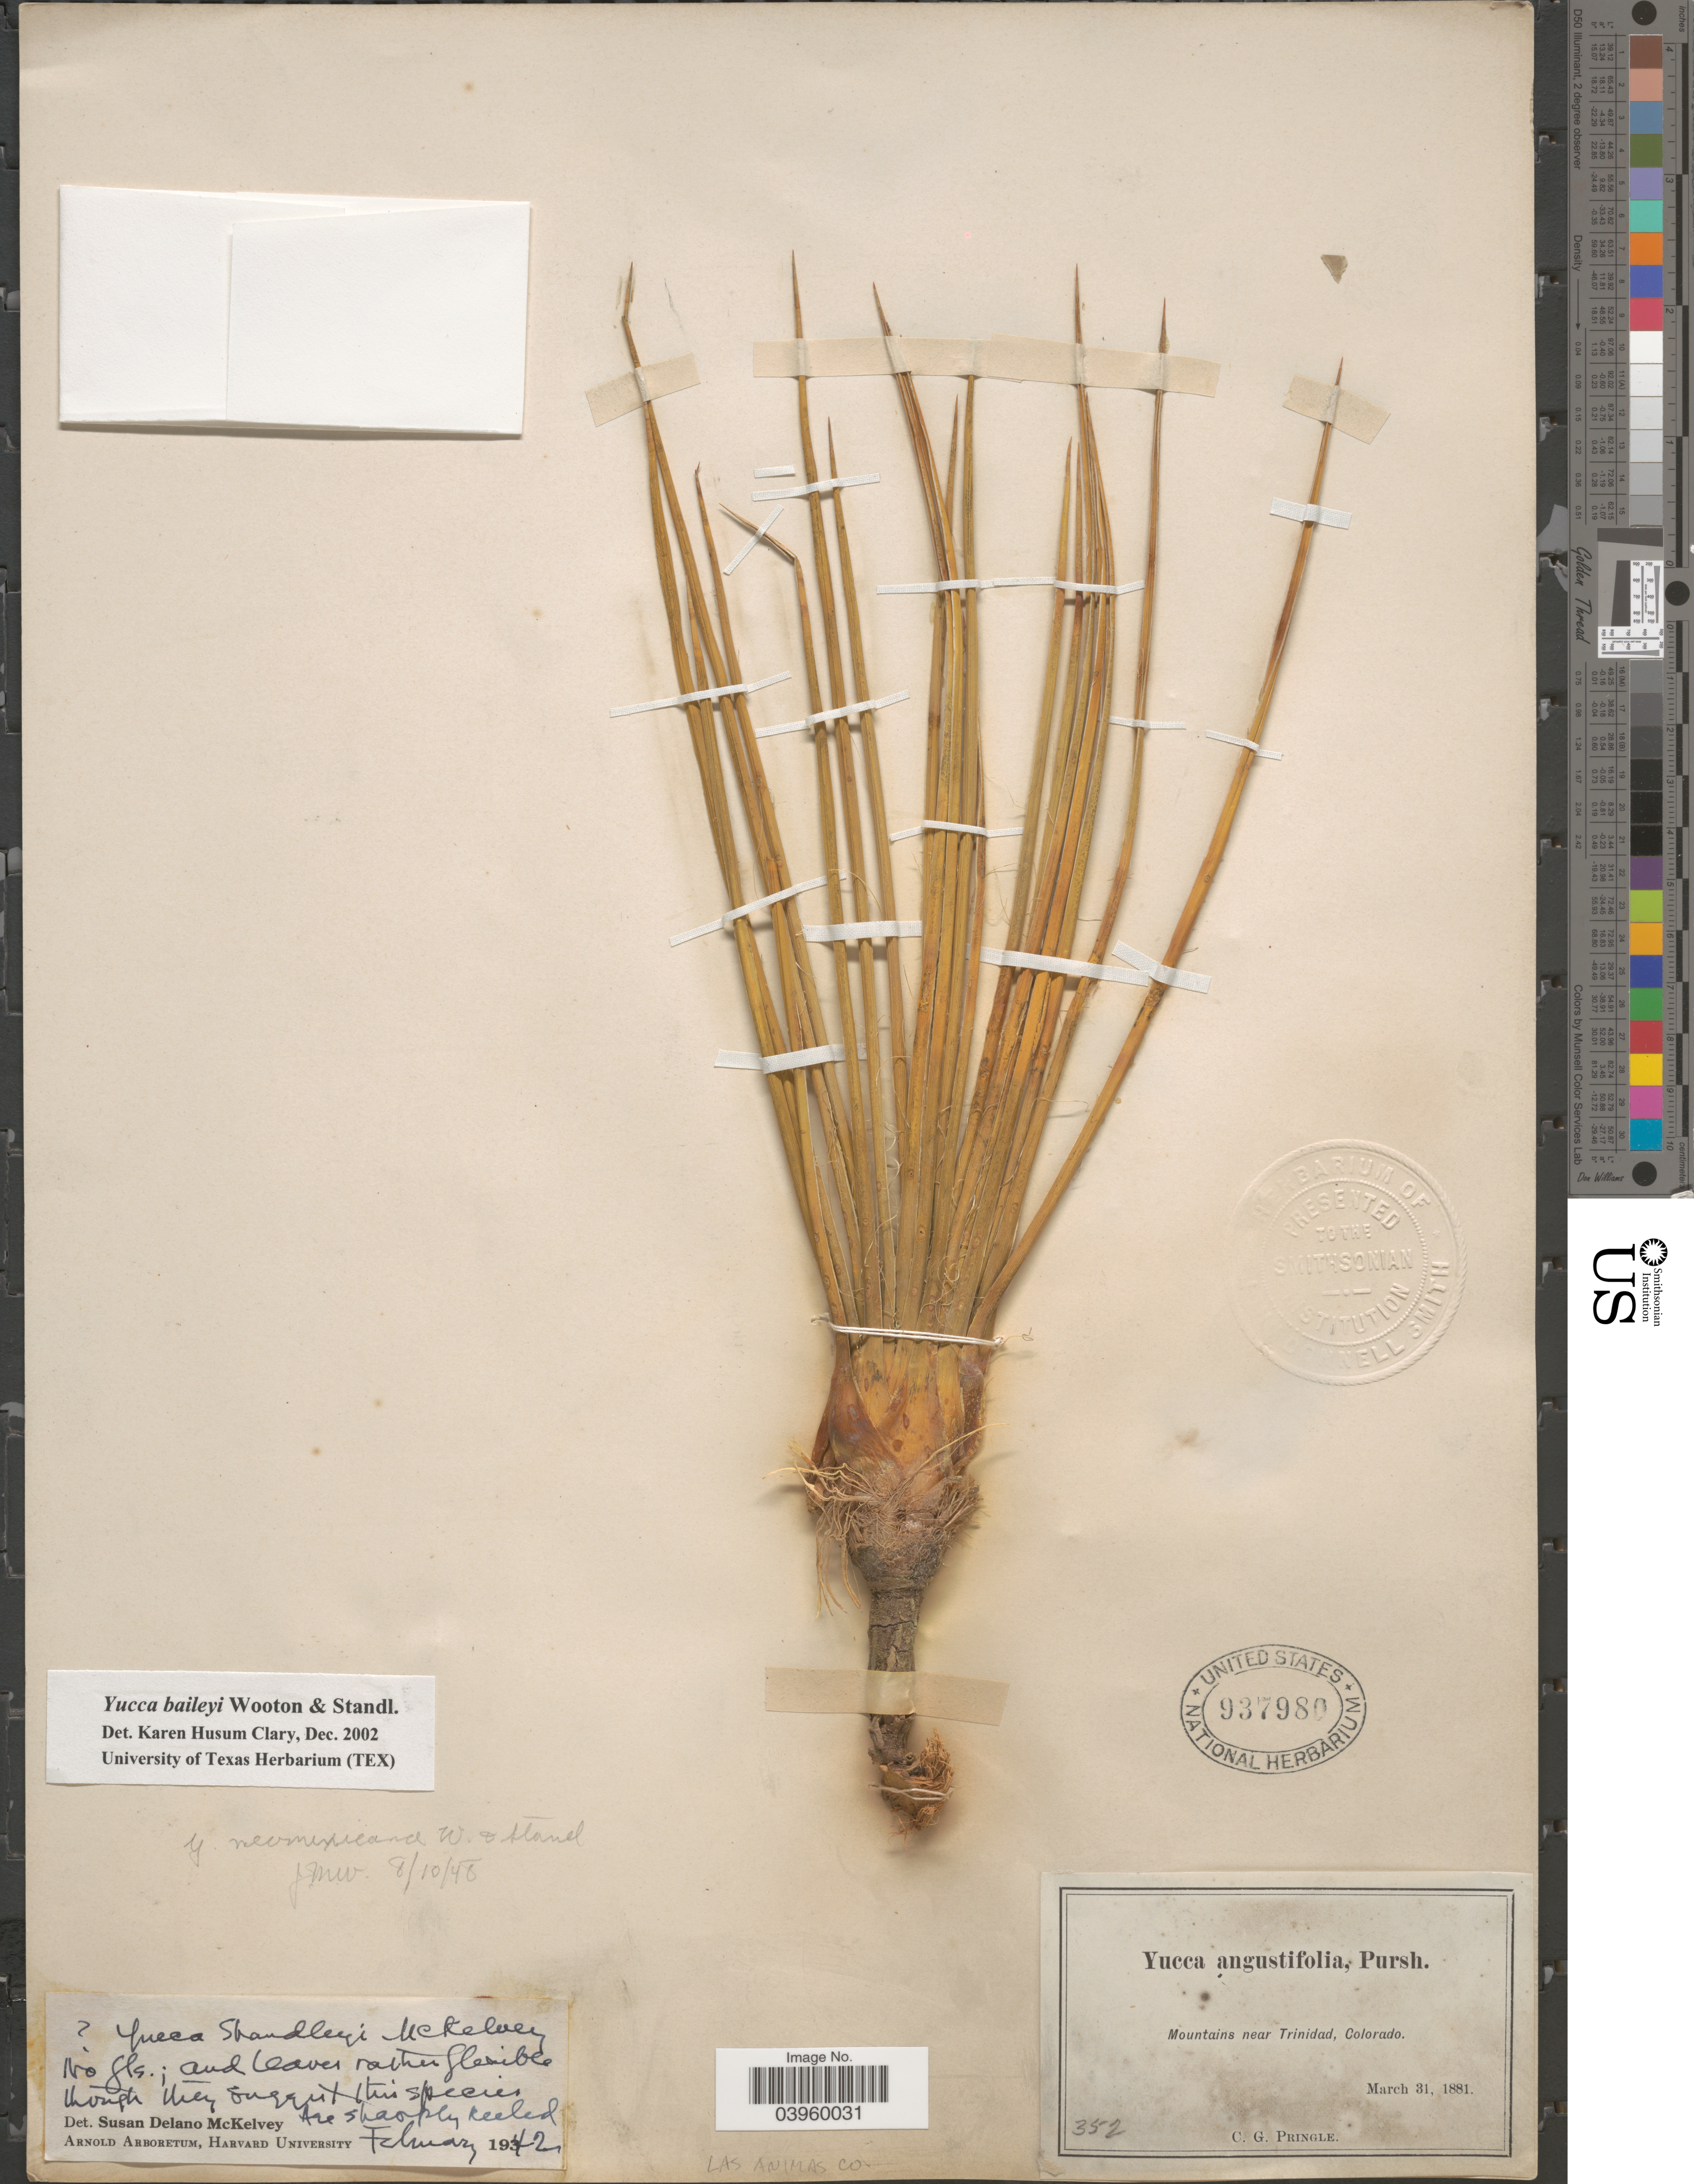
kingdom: Plantae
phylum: Tracheophyta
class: Liliopsida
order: Asparagales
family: Asparagaceae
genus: Yucca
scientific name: Yucca baileyi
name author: Wooton & Standl.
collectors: C. G. Pringle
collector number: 352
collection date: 1881-03-31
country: United States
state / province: Colorado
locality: Mountains near Trinidad. Las Animas Co.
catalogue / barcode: US 937980